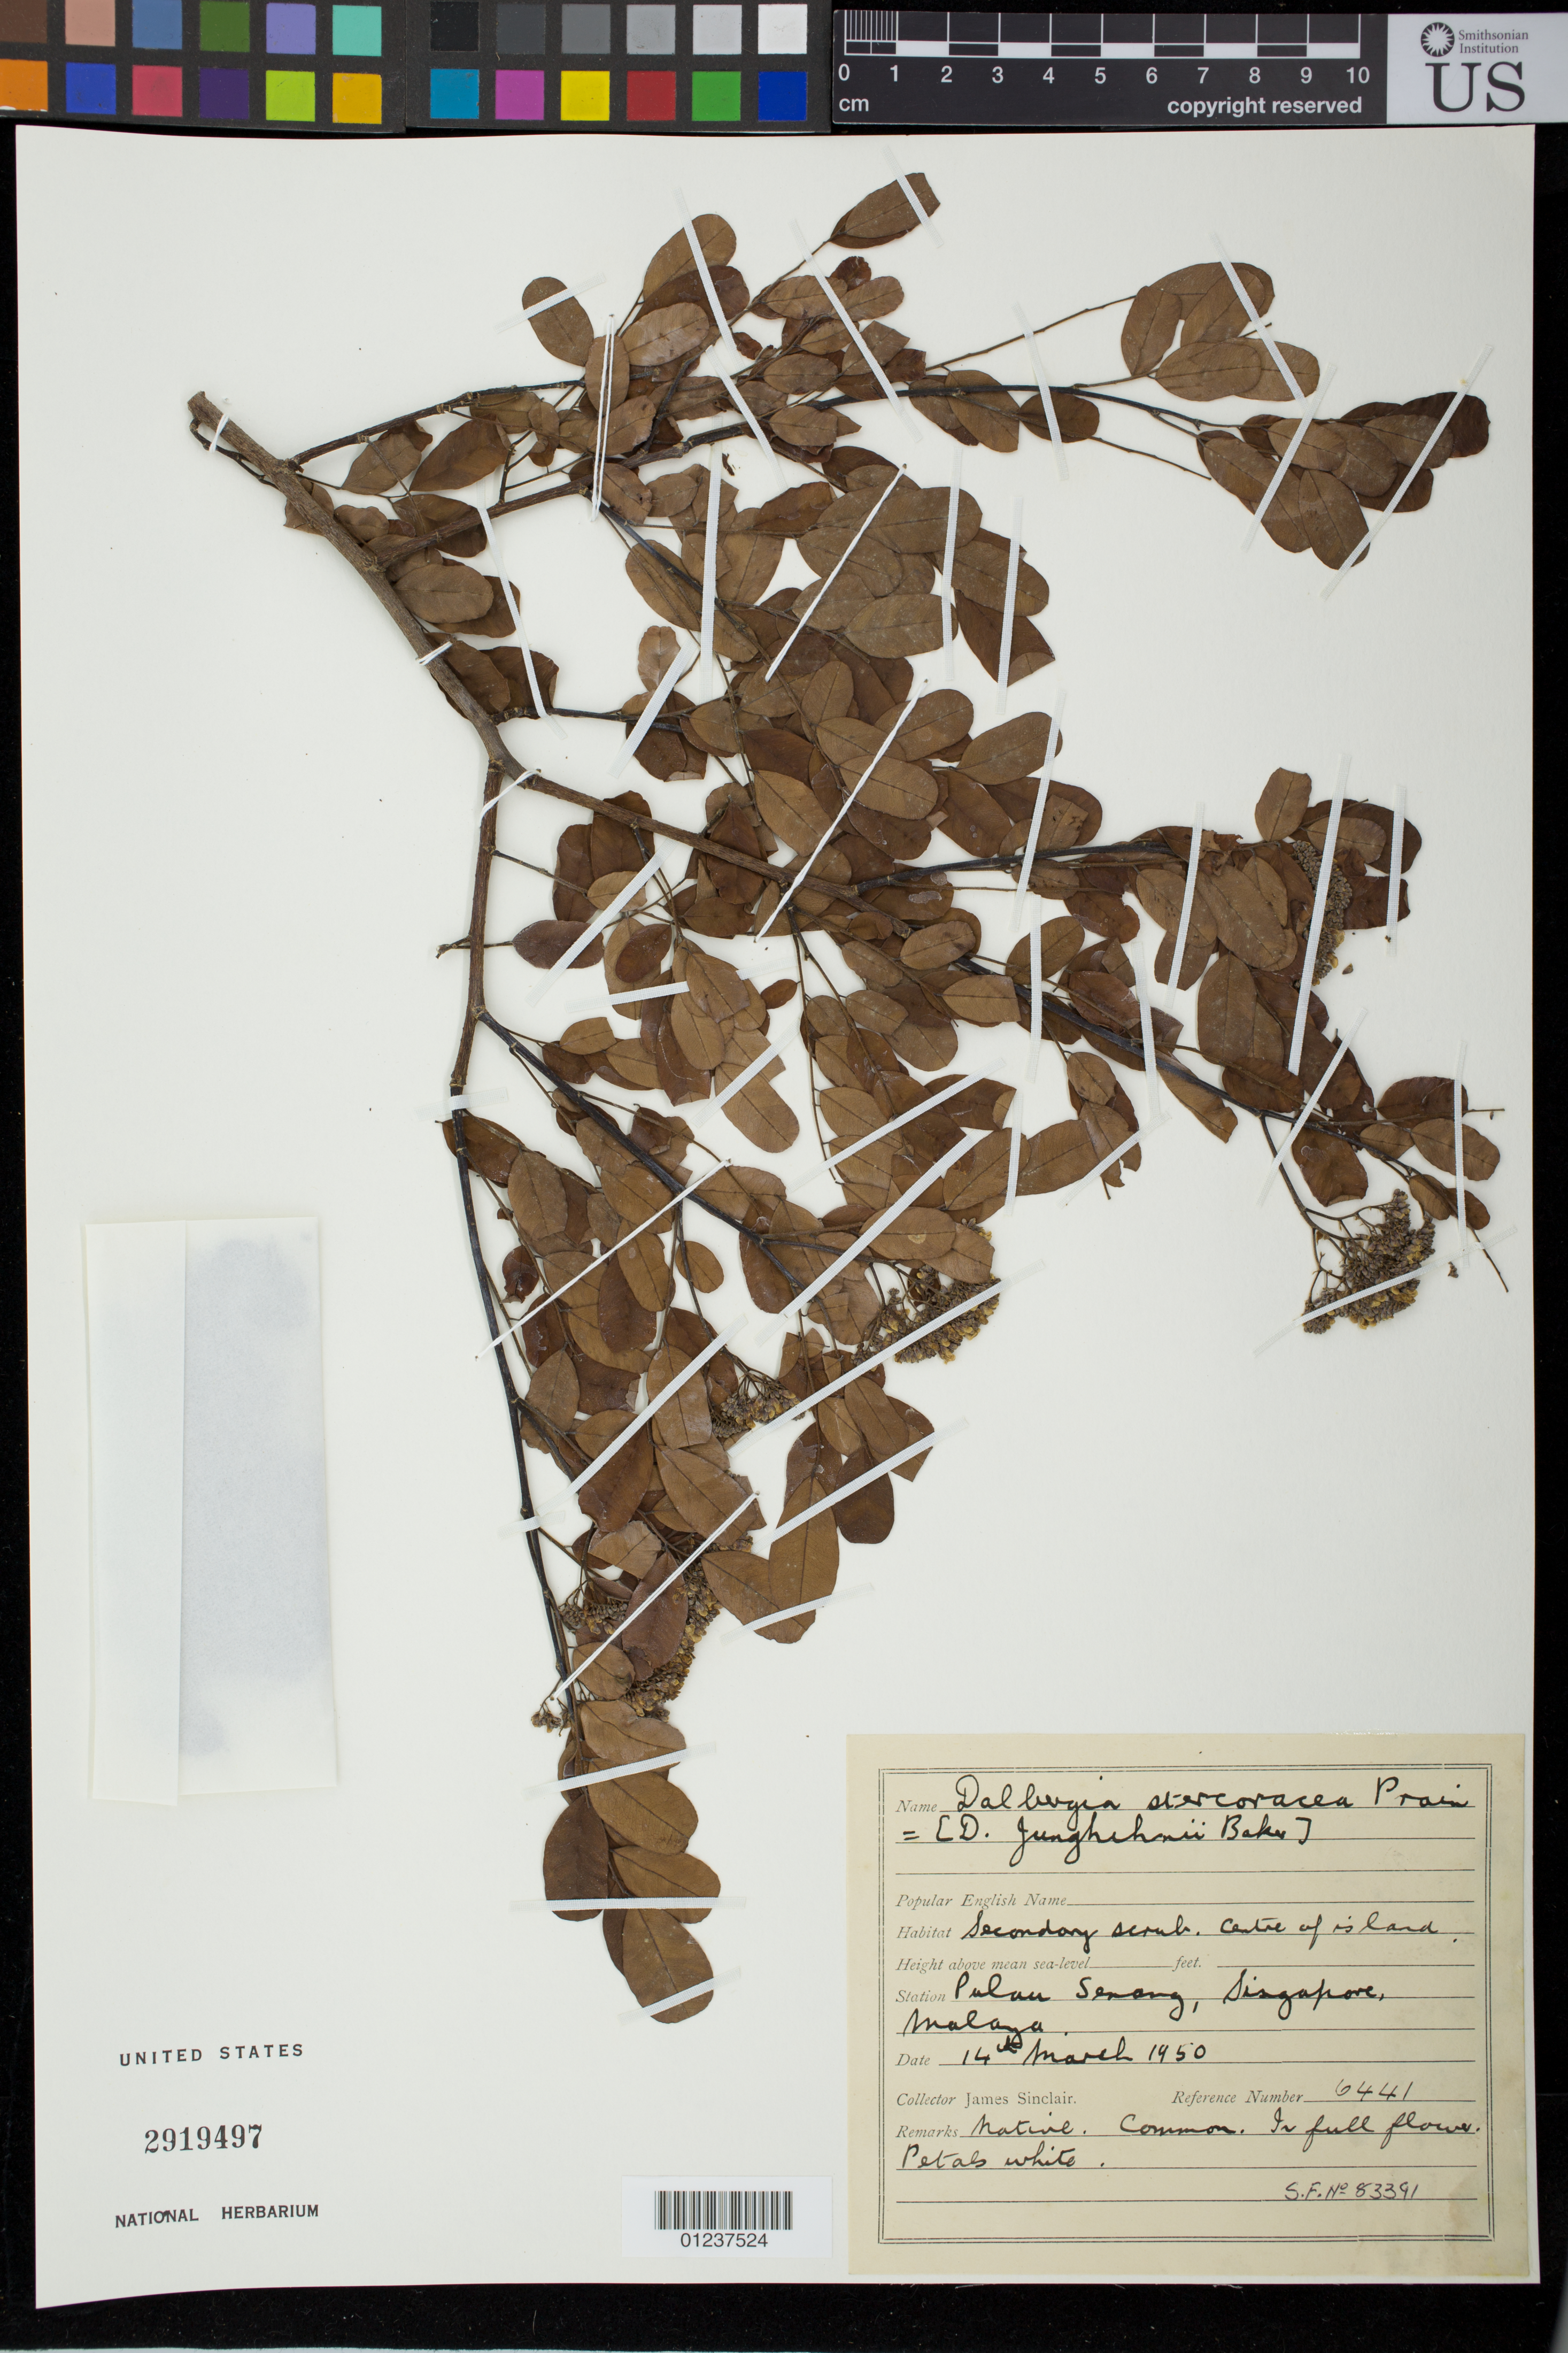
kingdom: Plantae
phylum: Tracheophyta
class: Magnoliopsida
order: Fabales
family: Fabaceae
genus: Dalbergia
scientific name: Dalbergia stercoracea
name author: Prain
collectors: J. Sinclair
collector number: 6441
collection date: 1950-03-14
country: Singapore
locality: Palau Senang, Secondary Scrub. Centre of Island.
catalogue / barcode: US 2919497